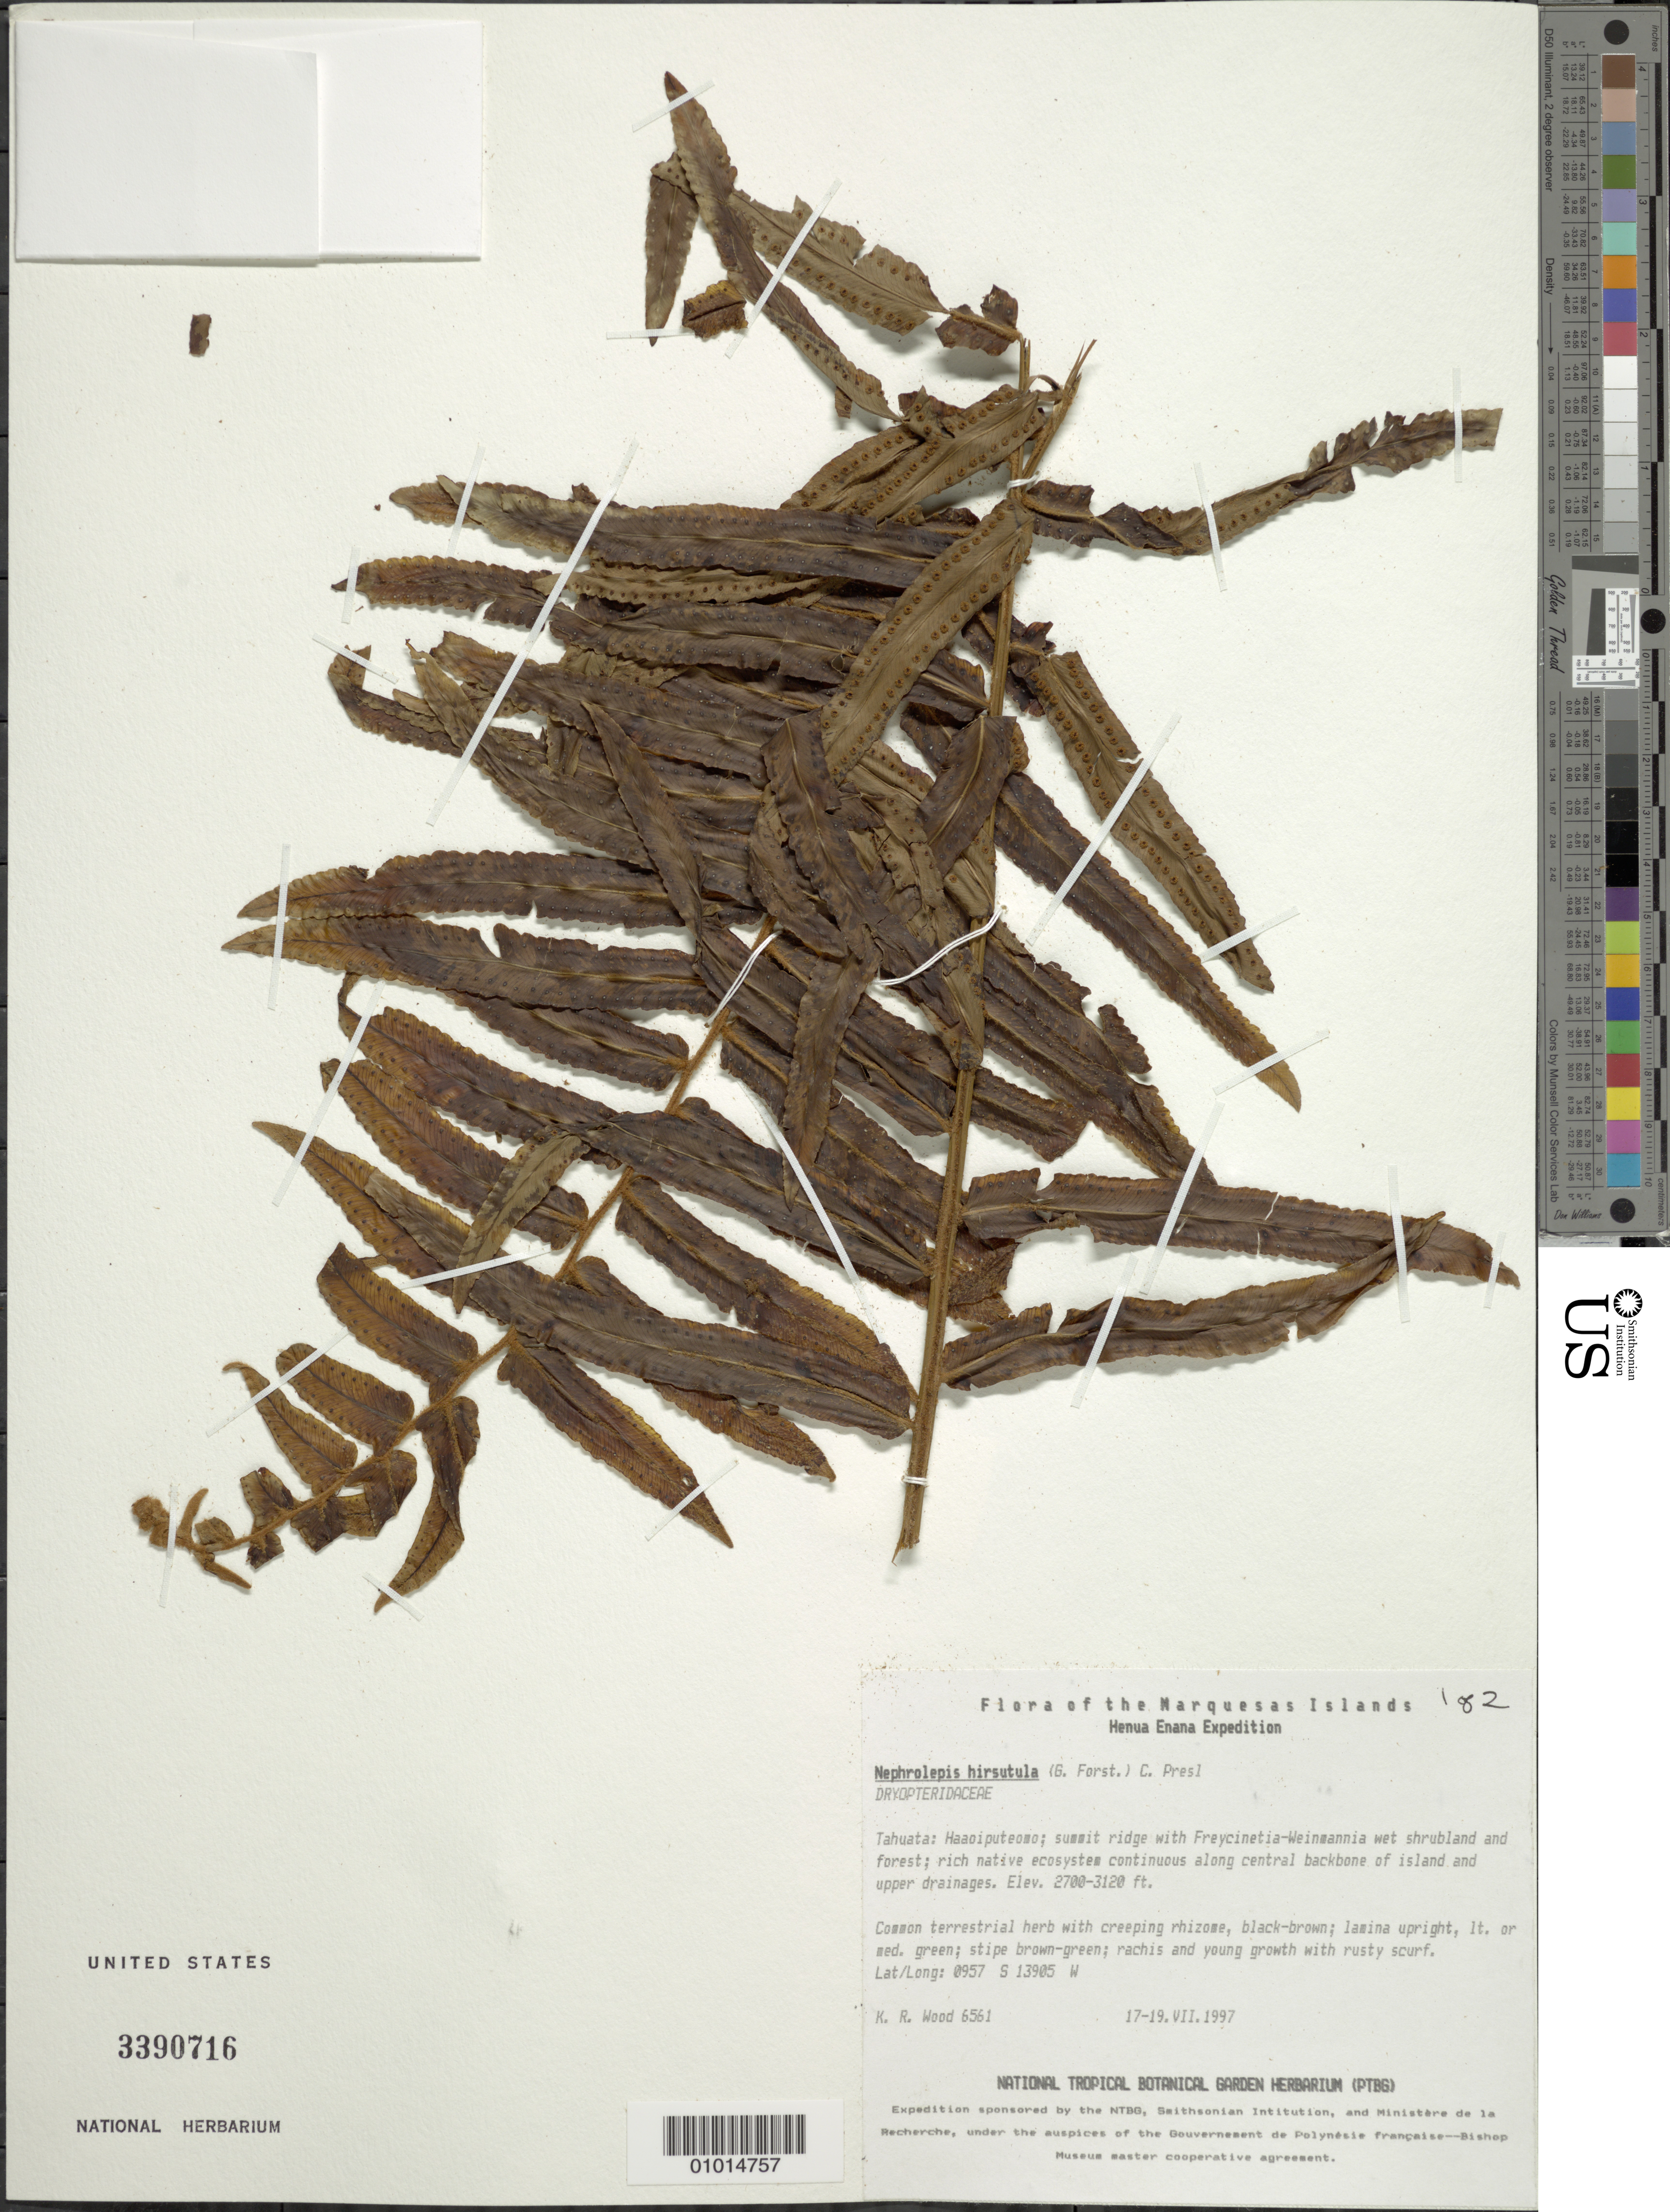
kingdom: Plantae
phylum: Tracheophyta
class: Polypodiopsida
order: Polypodiales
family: Nephrolepidaceae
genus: Nephrolepis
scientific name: Nephrolepis hirsutula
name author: (G. Forst.) C. Presl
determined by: Lorence, David H., (PTBG), National Tropical Botanical Garden (UNITED STATES)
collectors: K. R. Wood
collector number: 6561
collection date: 1997-07-17/1997-07-19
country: French Polynesia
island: Tahuata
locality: Haaoiputeomo, summit ridge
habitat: In Freycinetia - Weinmannia wet shrub and forest; rich native ecosystem, continuous along central backbone of island and upper drainages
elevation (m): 823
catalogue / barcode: US 3390716